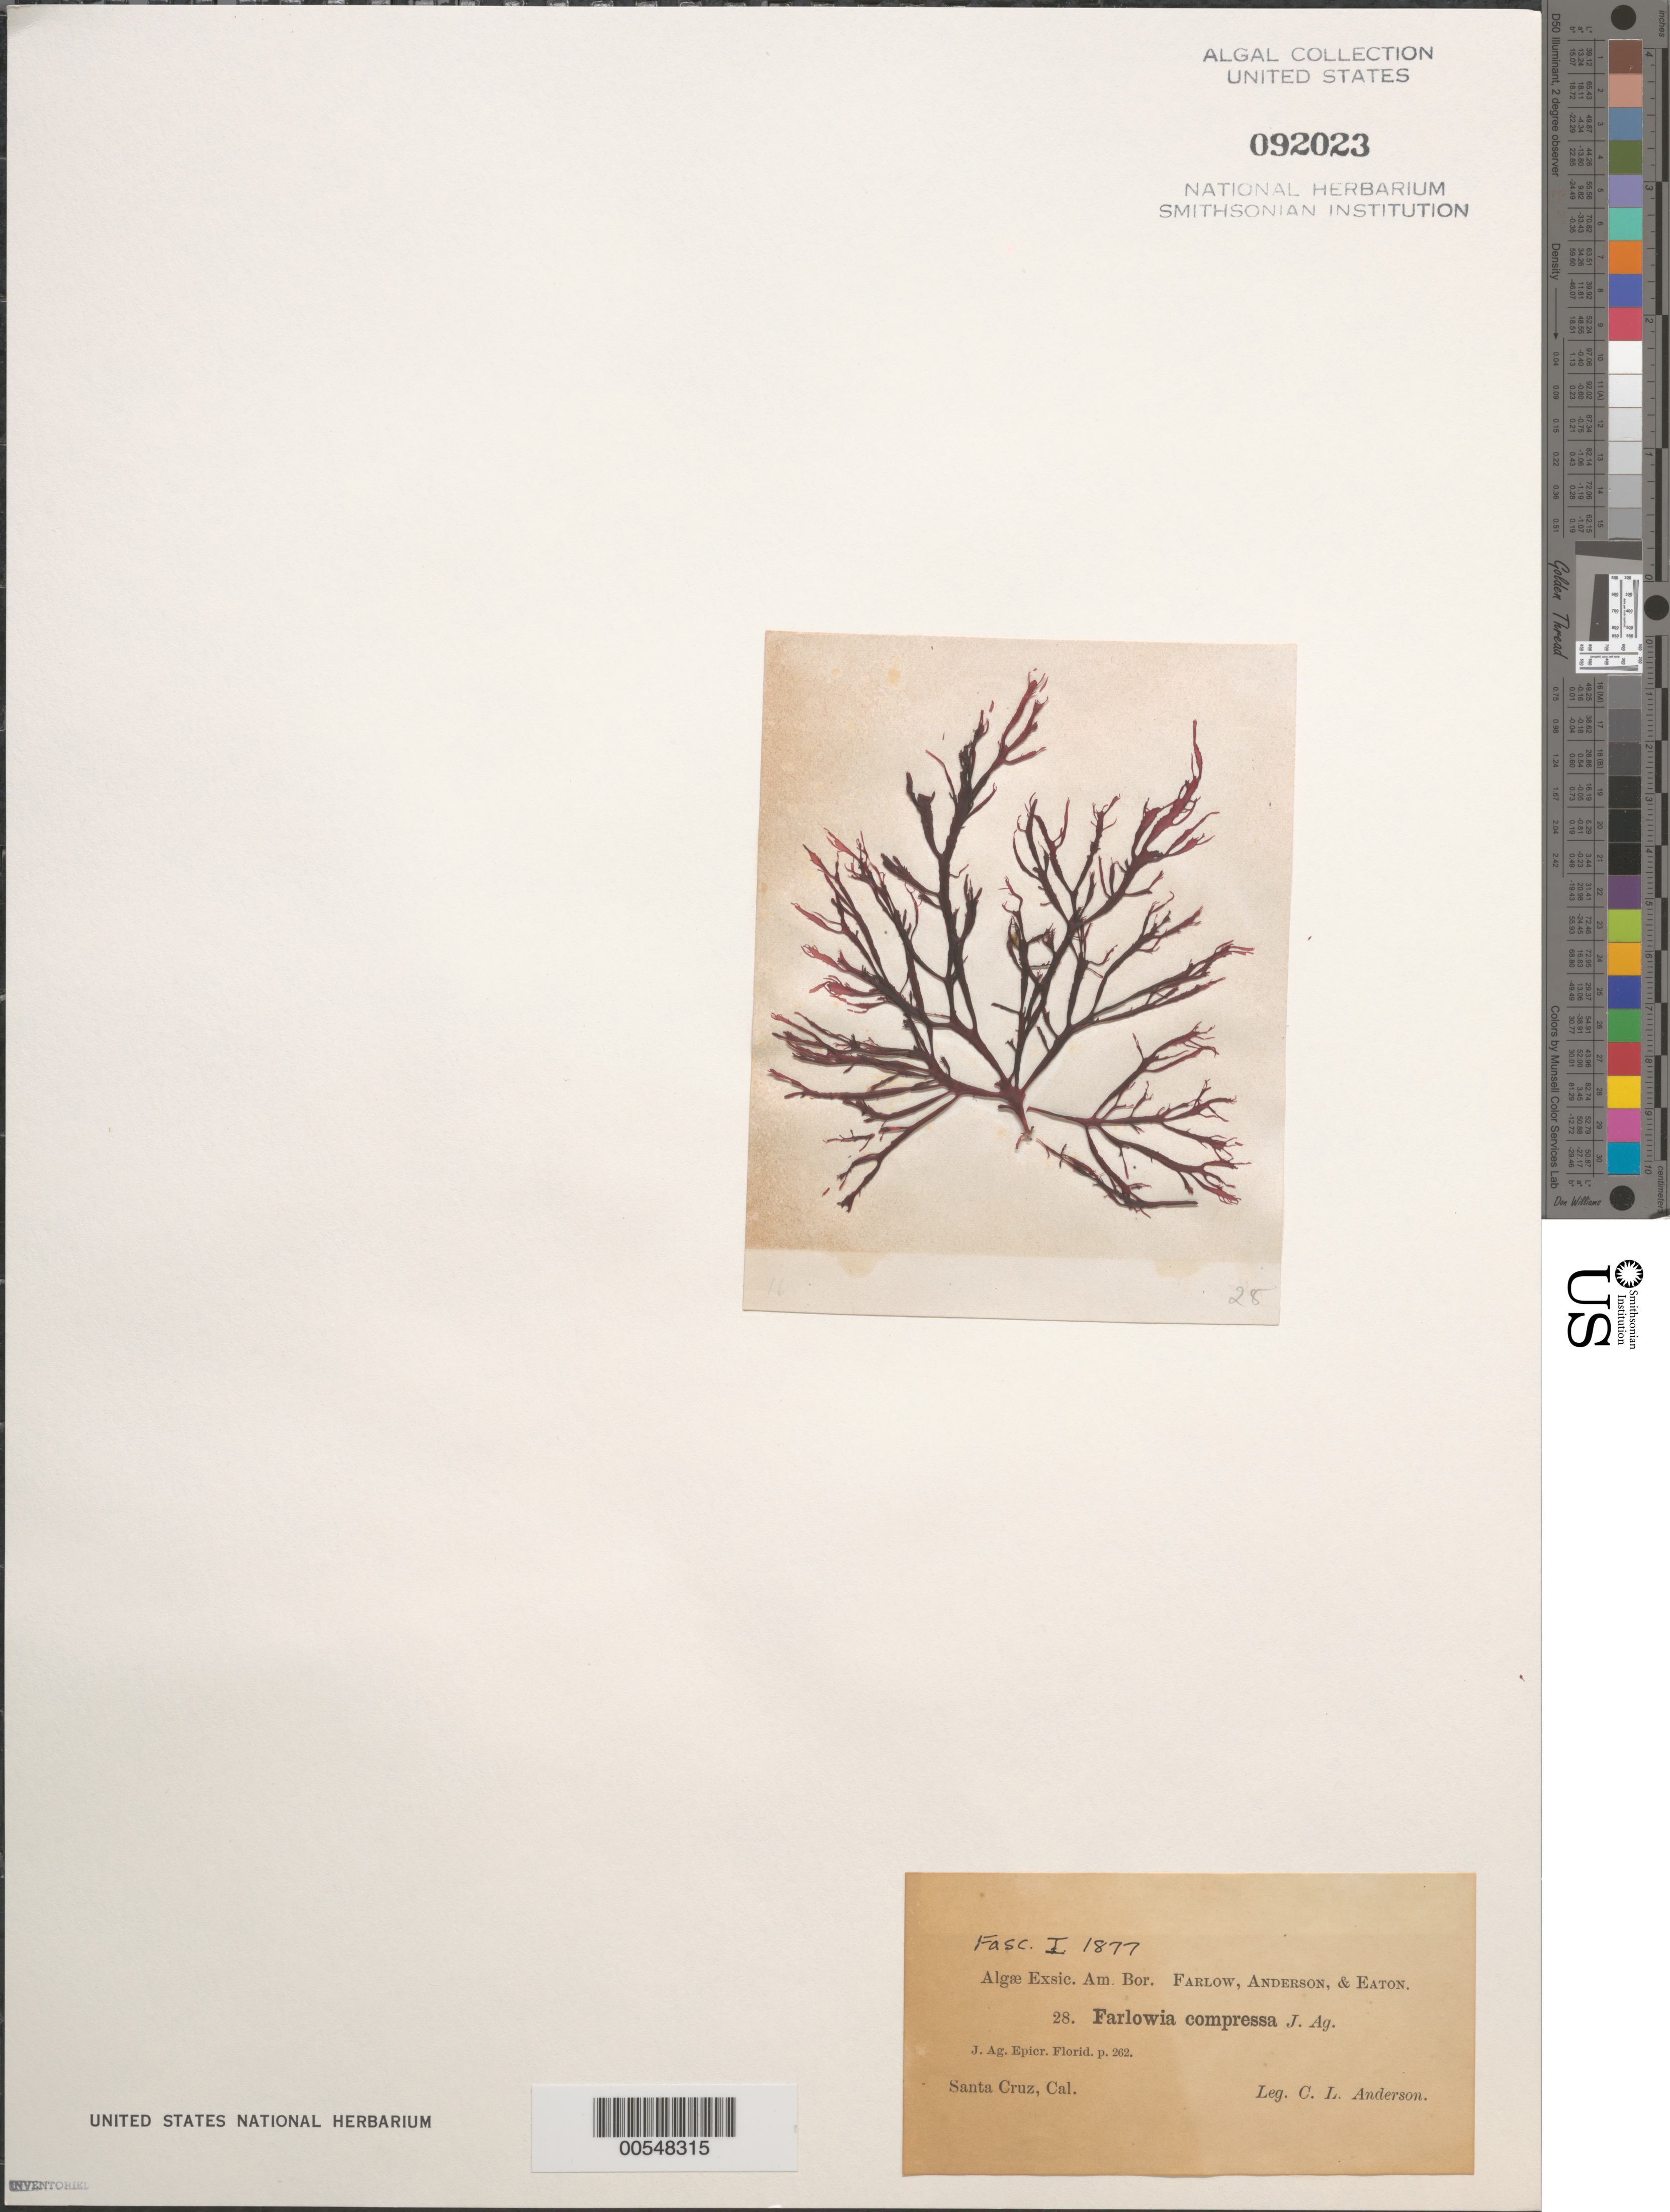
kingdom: Plantae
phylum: Rhodophyta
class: Florideophyceae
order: Gigartinales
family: Dumontiaceae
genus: Farlowia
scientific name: Farlowia compressa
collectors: C. L. Anderson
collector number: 28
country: United States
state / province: California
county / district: Santa Cruz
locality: Santa Cruz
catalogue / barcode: US 92023